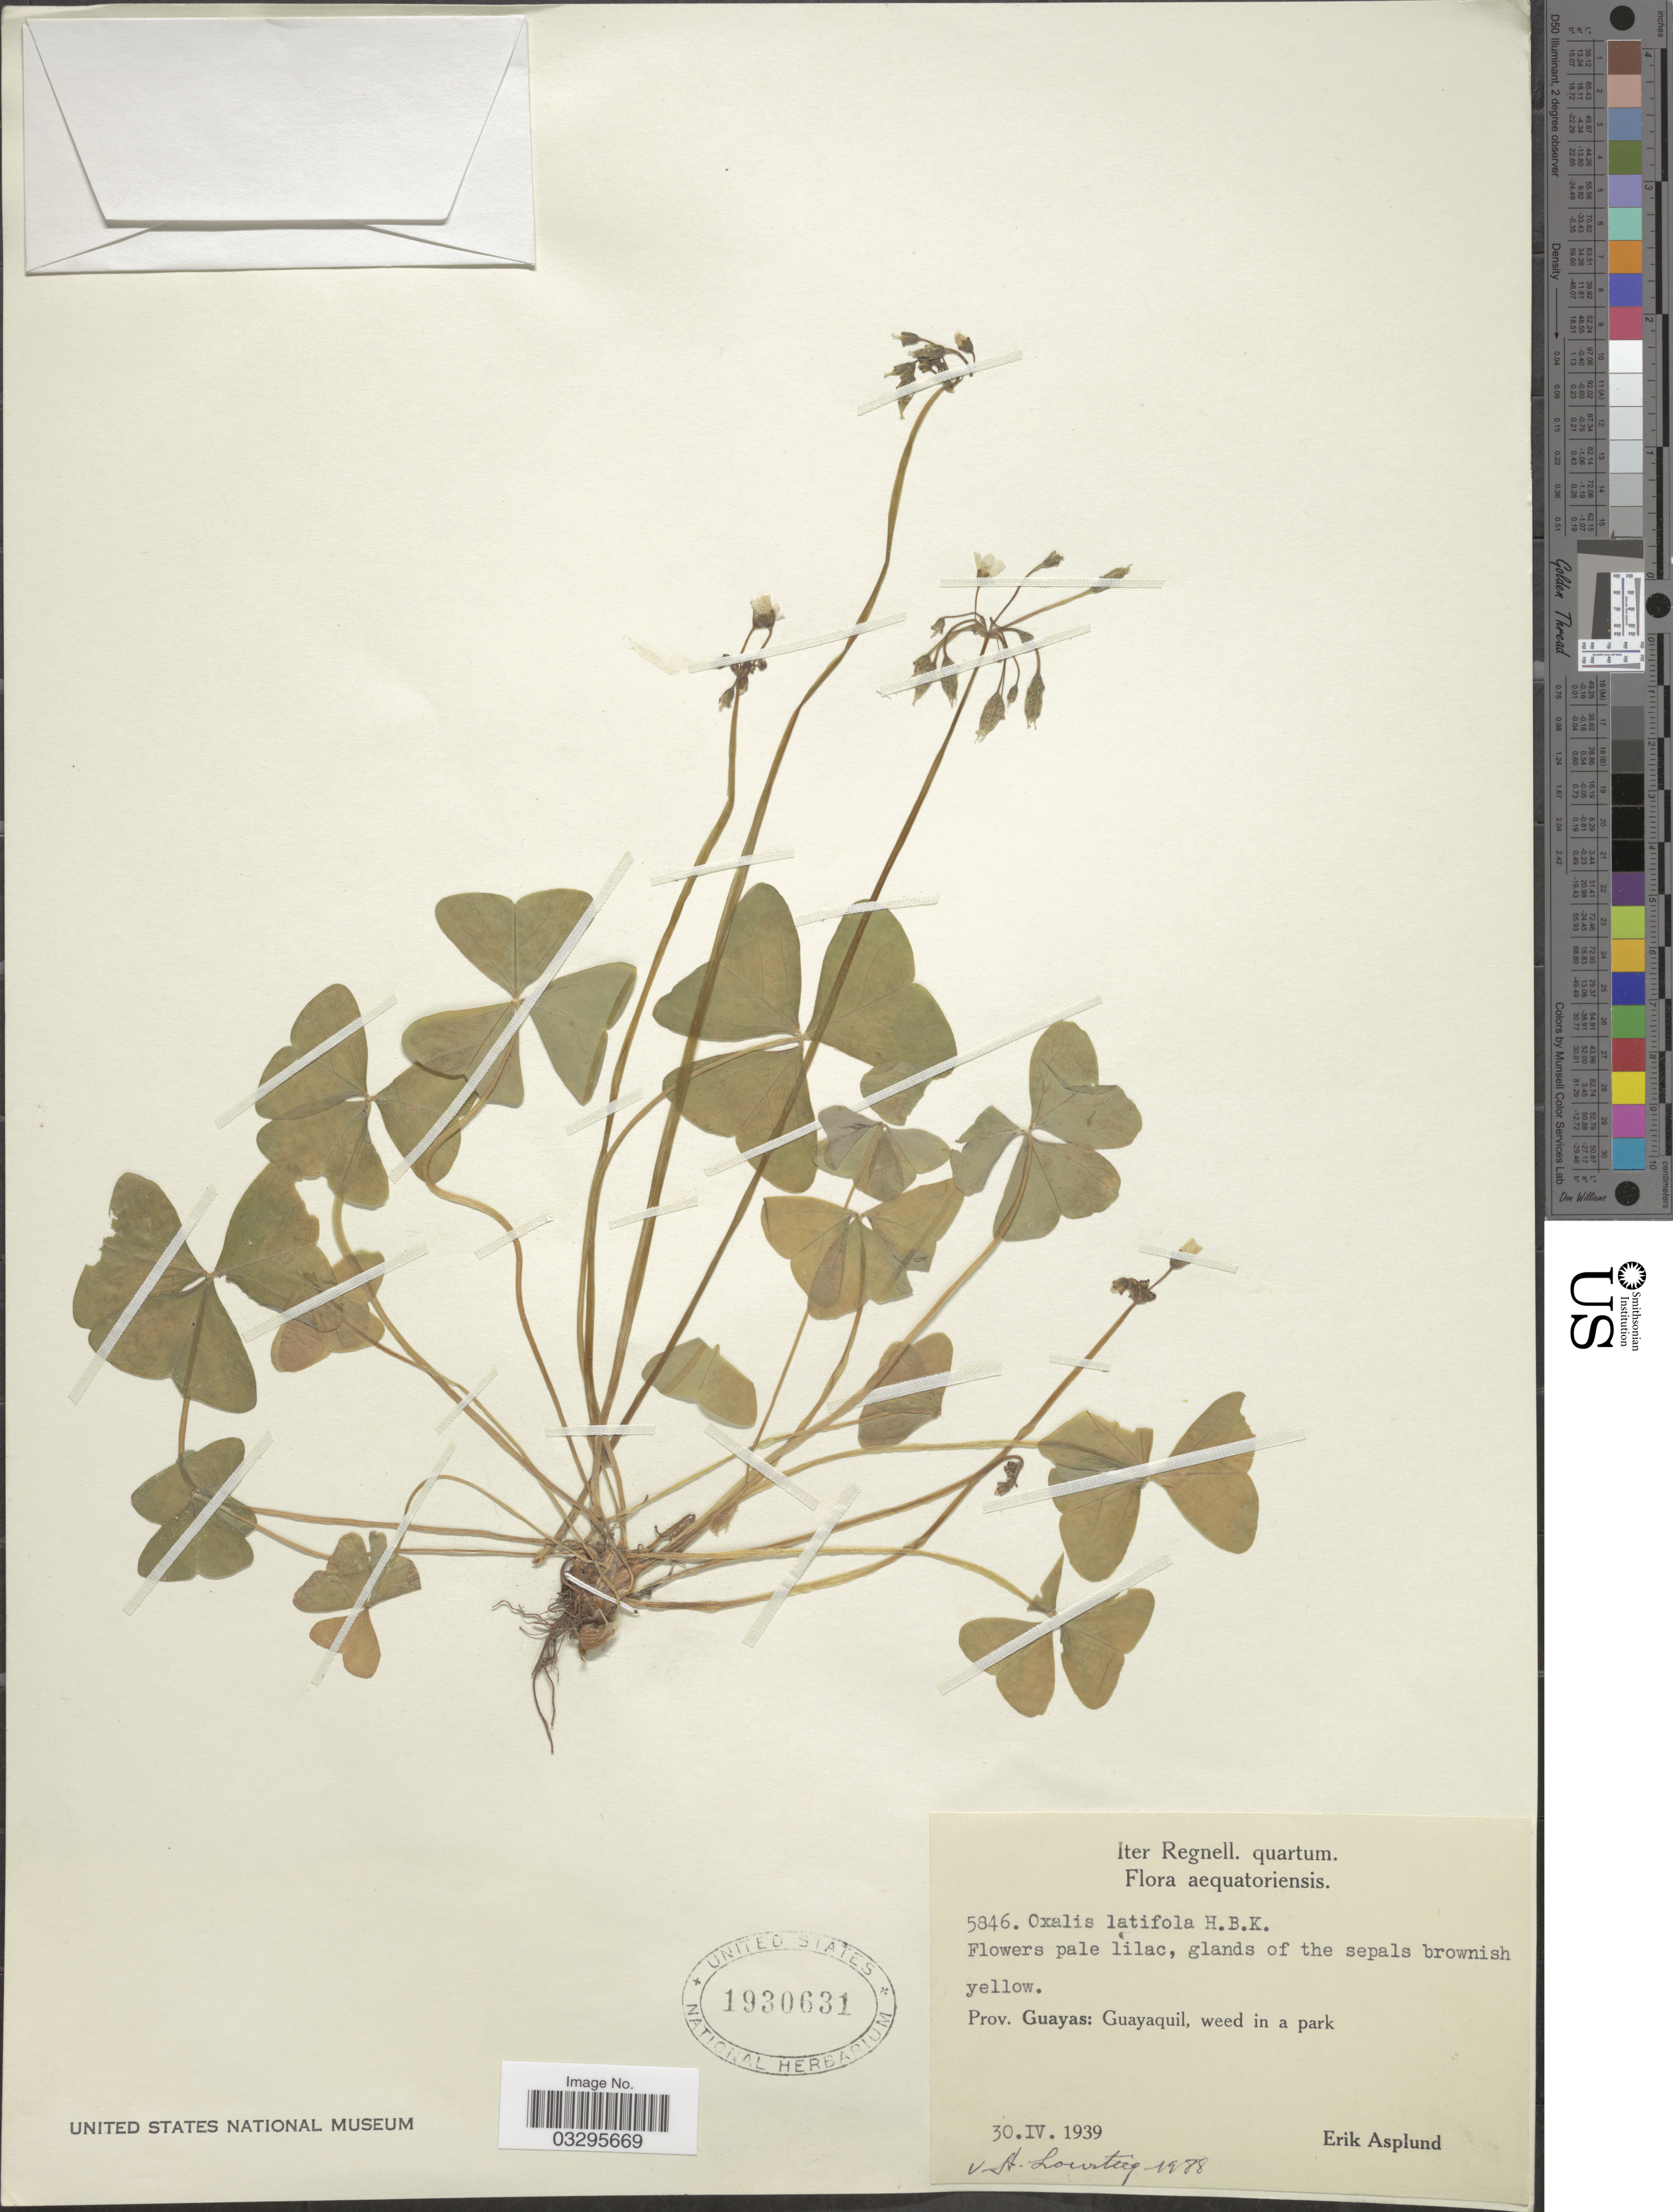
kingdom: Plantae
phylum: Tracheophyta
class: Magnoliopsida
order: Oxalidales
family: Oxalidaceae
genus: Oxalis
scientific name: Oxalis latifolia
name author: Kunth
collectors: E. Asplund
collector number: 5846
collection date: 1939-04-30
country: Ecuador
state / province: Guayas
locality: Guayaquil.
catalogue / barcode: US 1930631